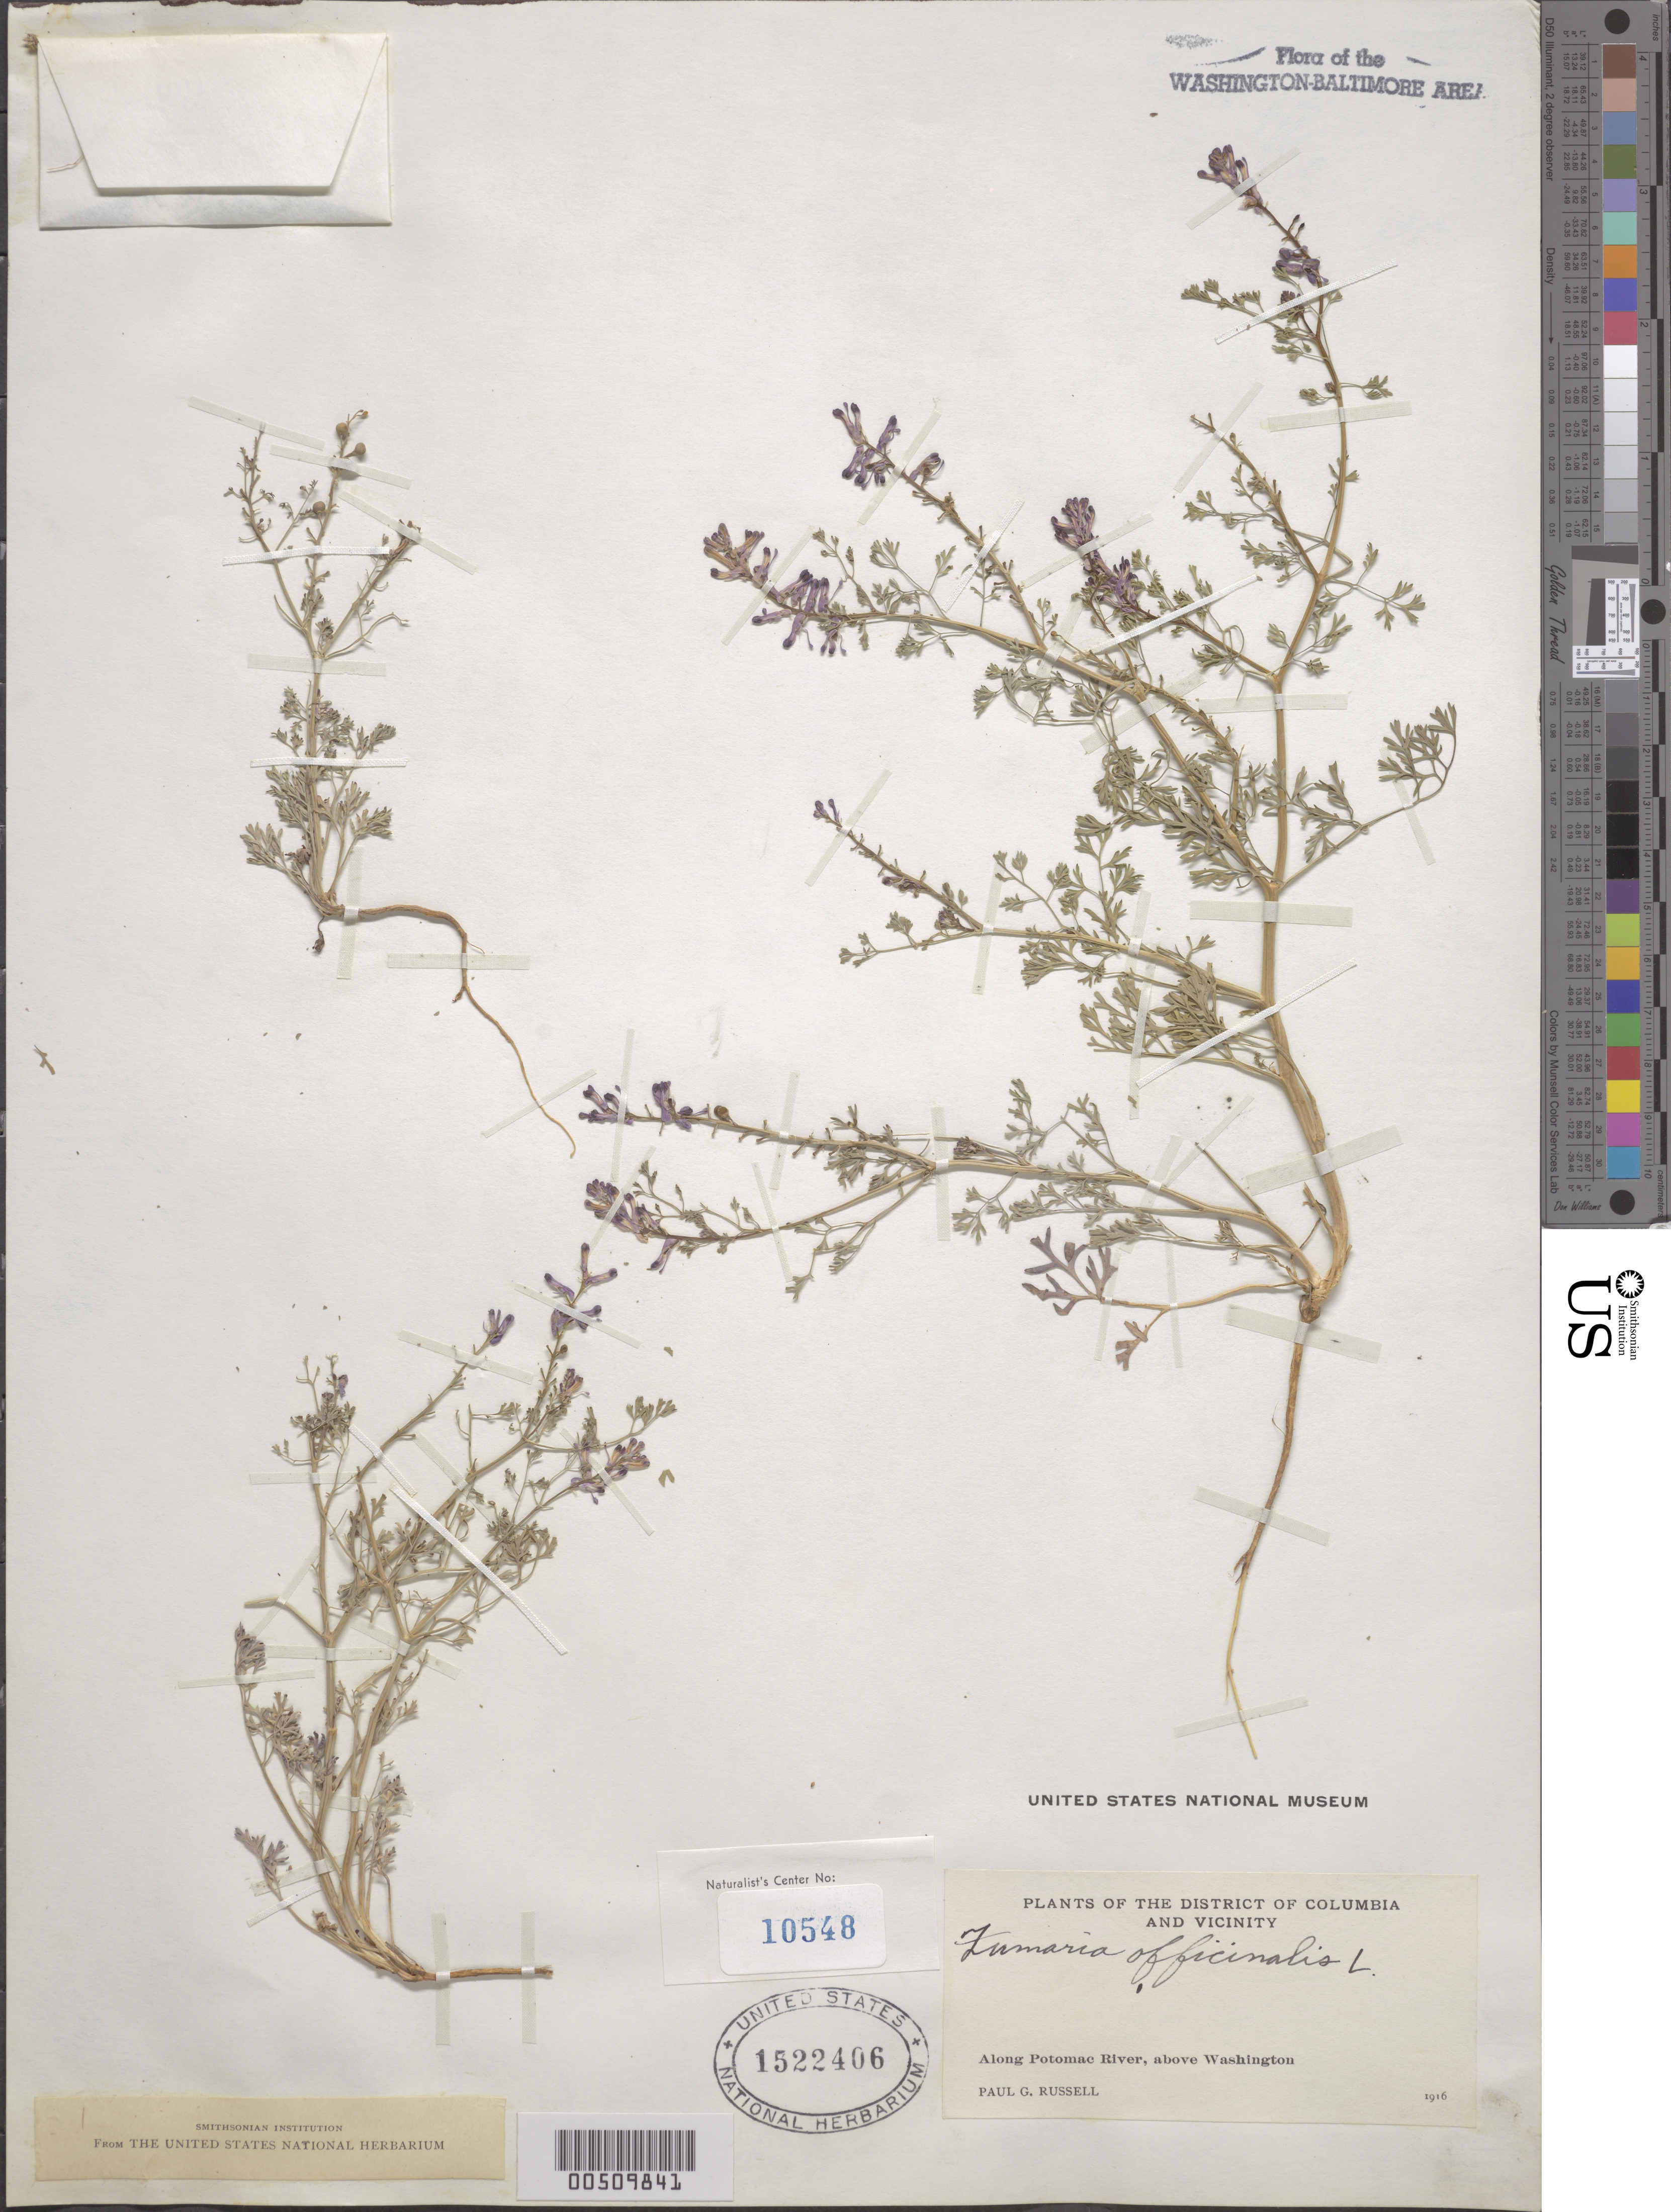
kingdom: Plantae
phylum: Tracheophyta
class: Magnoliopsida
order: Ranunculales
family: Papaveraceae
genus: Fumaria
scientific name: Fumaria officinalis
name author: L.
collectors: P. G. Russell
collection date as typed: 1946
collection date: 1946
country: United States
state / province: District of Columbia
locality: Along Potomac River, above Washington DC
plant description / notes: Date may be 1916, not 1946.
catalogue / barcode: US 1522406